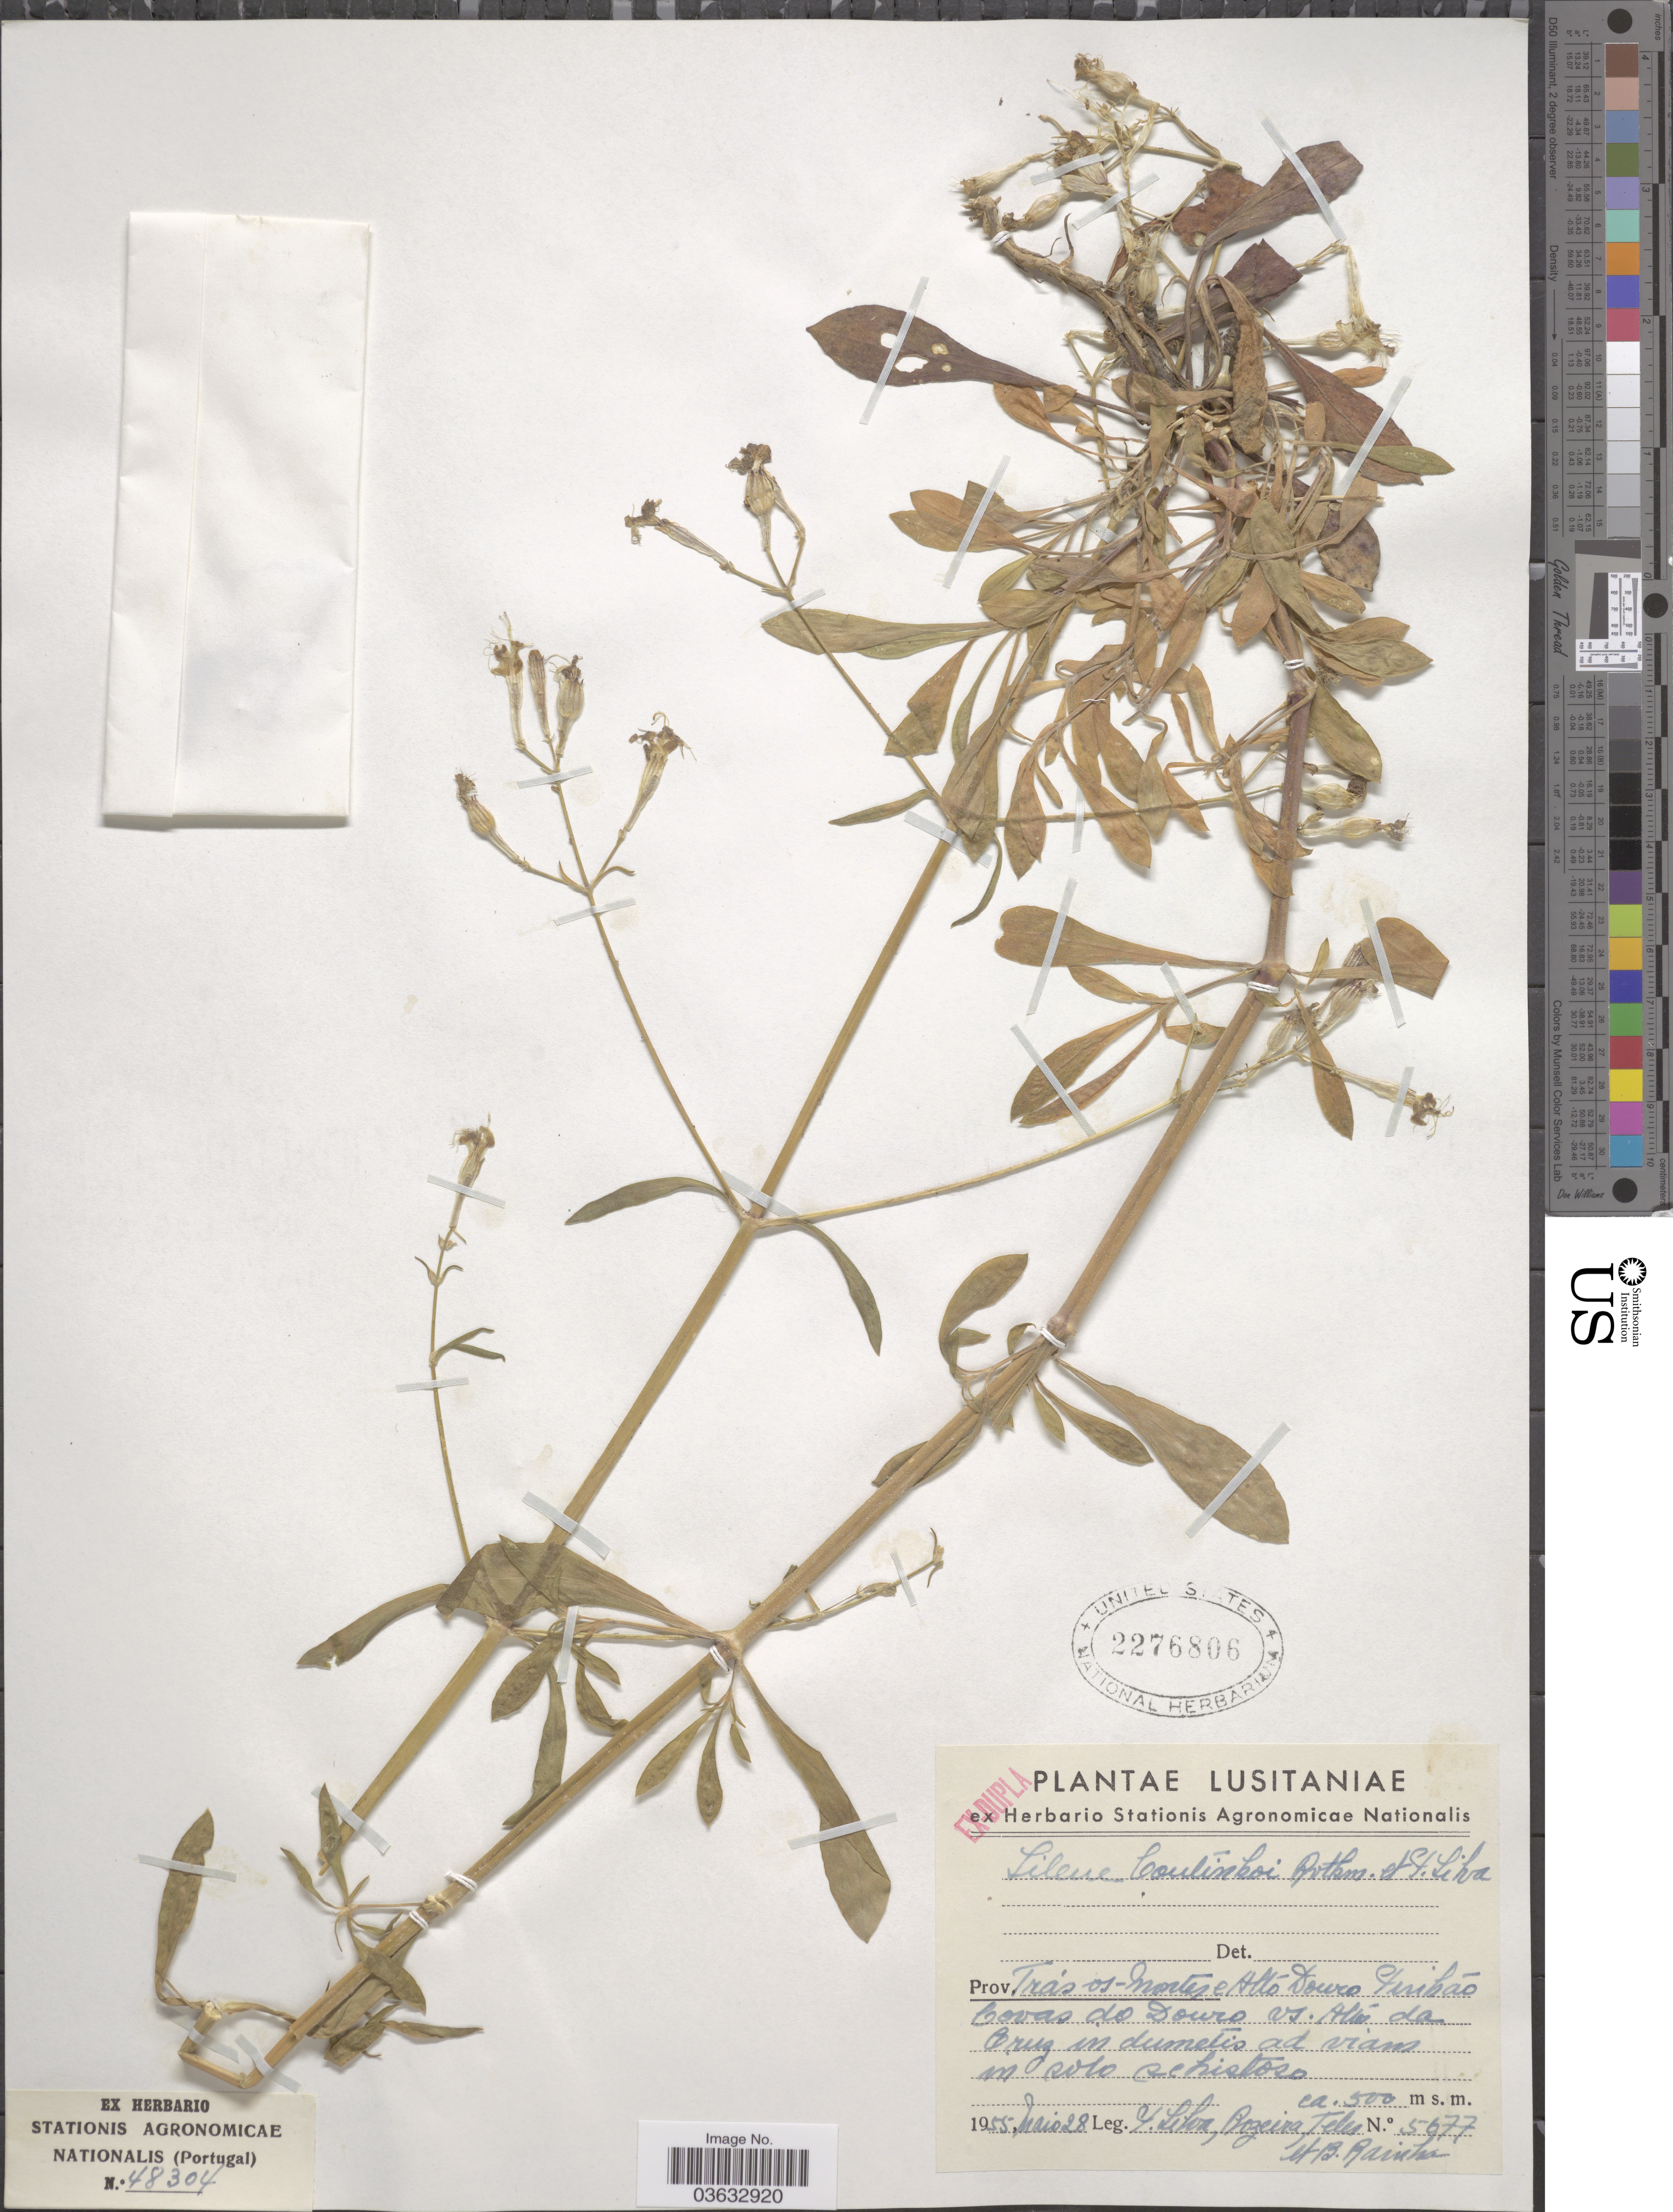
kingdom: Plantae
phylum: Tracheophyta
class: Magnoliopsida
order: Caryophyllales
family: Caryophyllaceae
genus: Silene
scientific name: Silene coutinhoi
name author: Rothm. & P. Silva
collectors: Y. Liha, Rozeira, Teles & B. Rainha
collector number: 5677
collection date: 1955-05-28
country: Portugal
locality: Lusitaniæ. Prov. Trás-montes e Alto Douro Pinháo. Covas do Douro vs [interpreted]. Alto da Cruz in dumetis ad vians in solo schistoso.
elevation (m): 500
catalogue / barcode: US 2276806